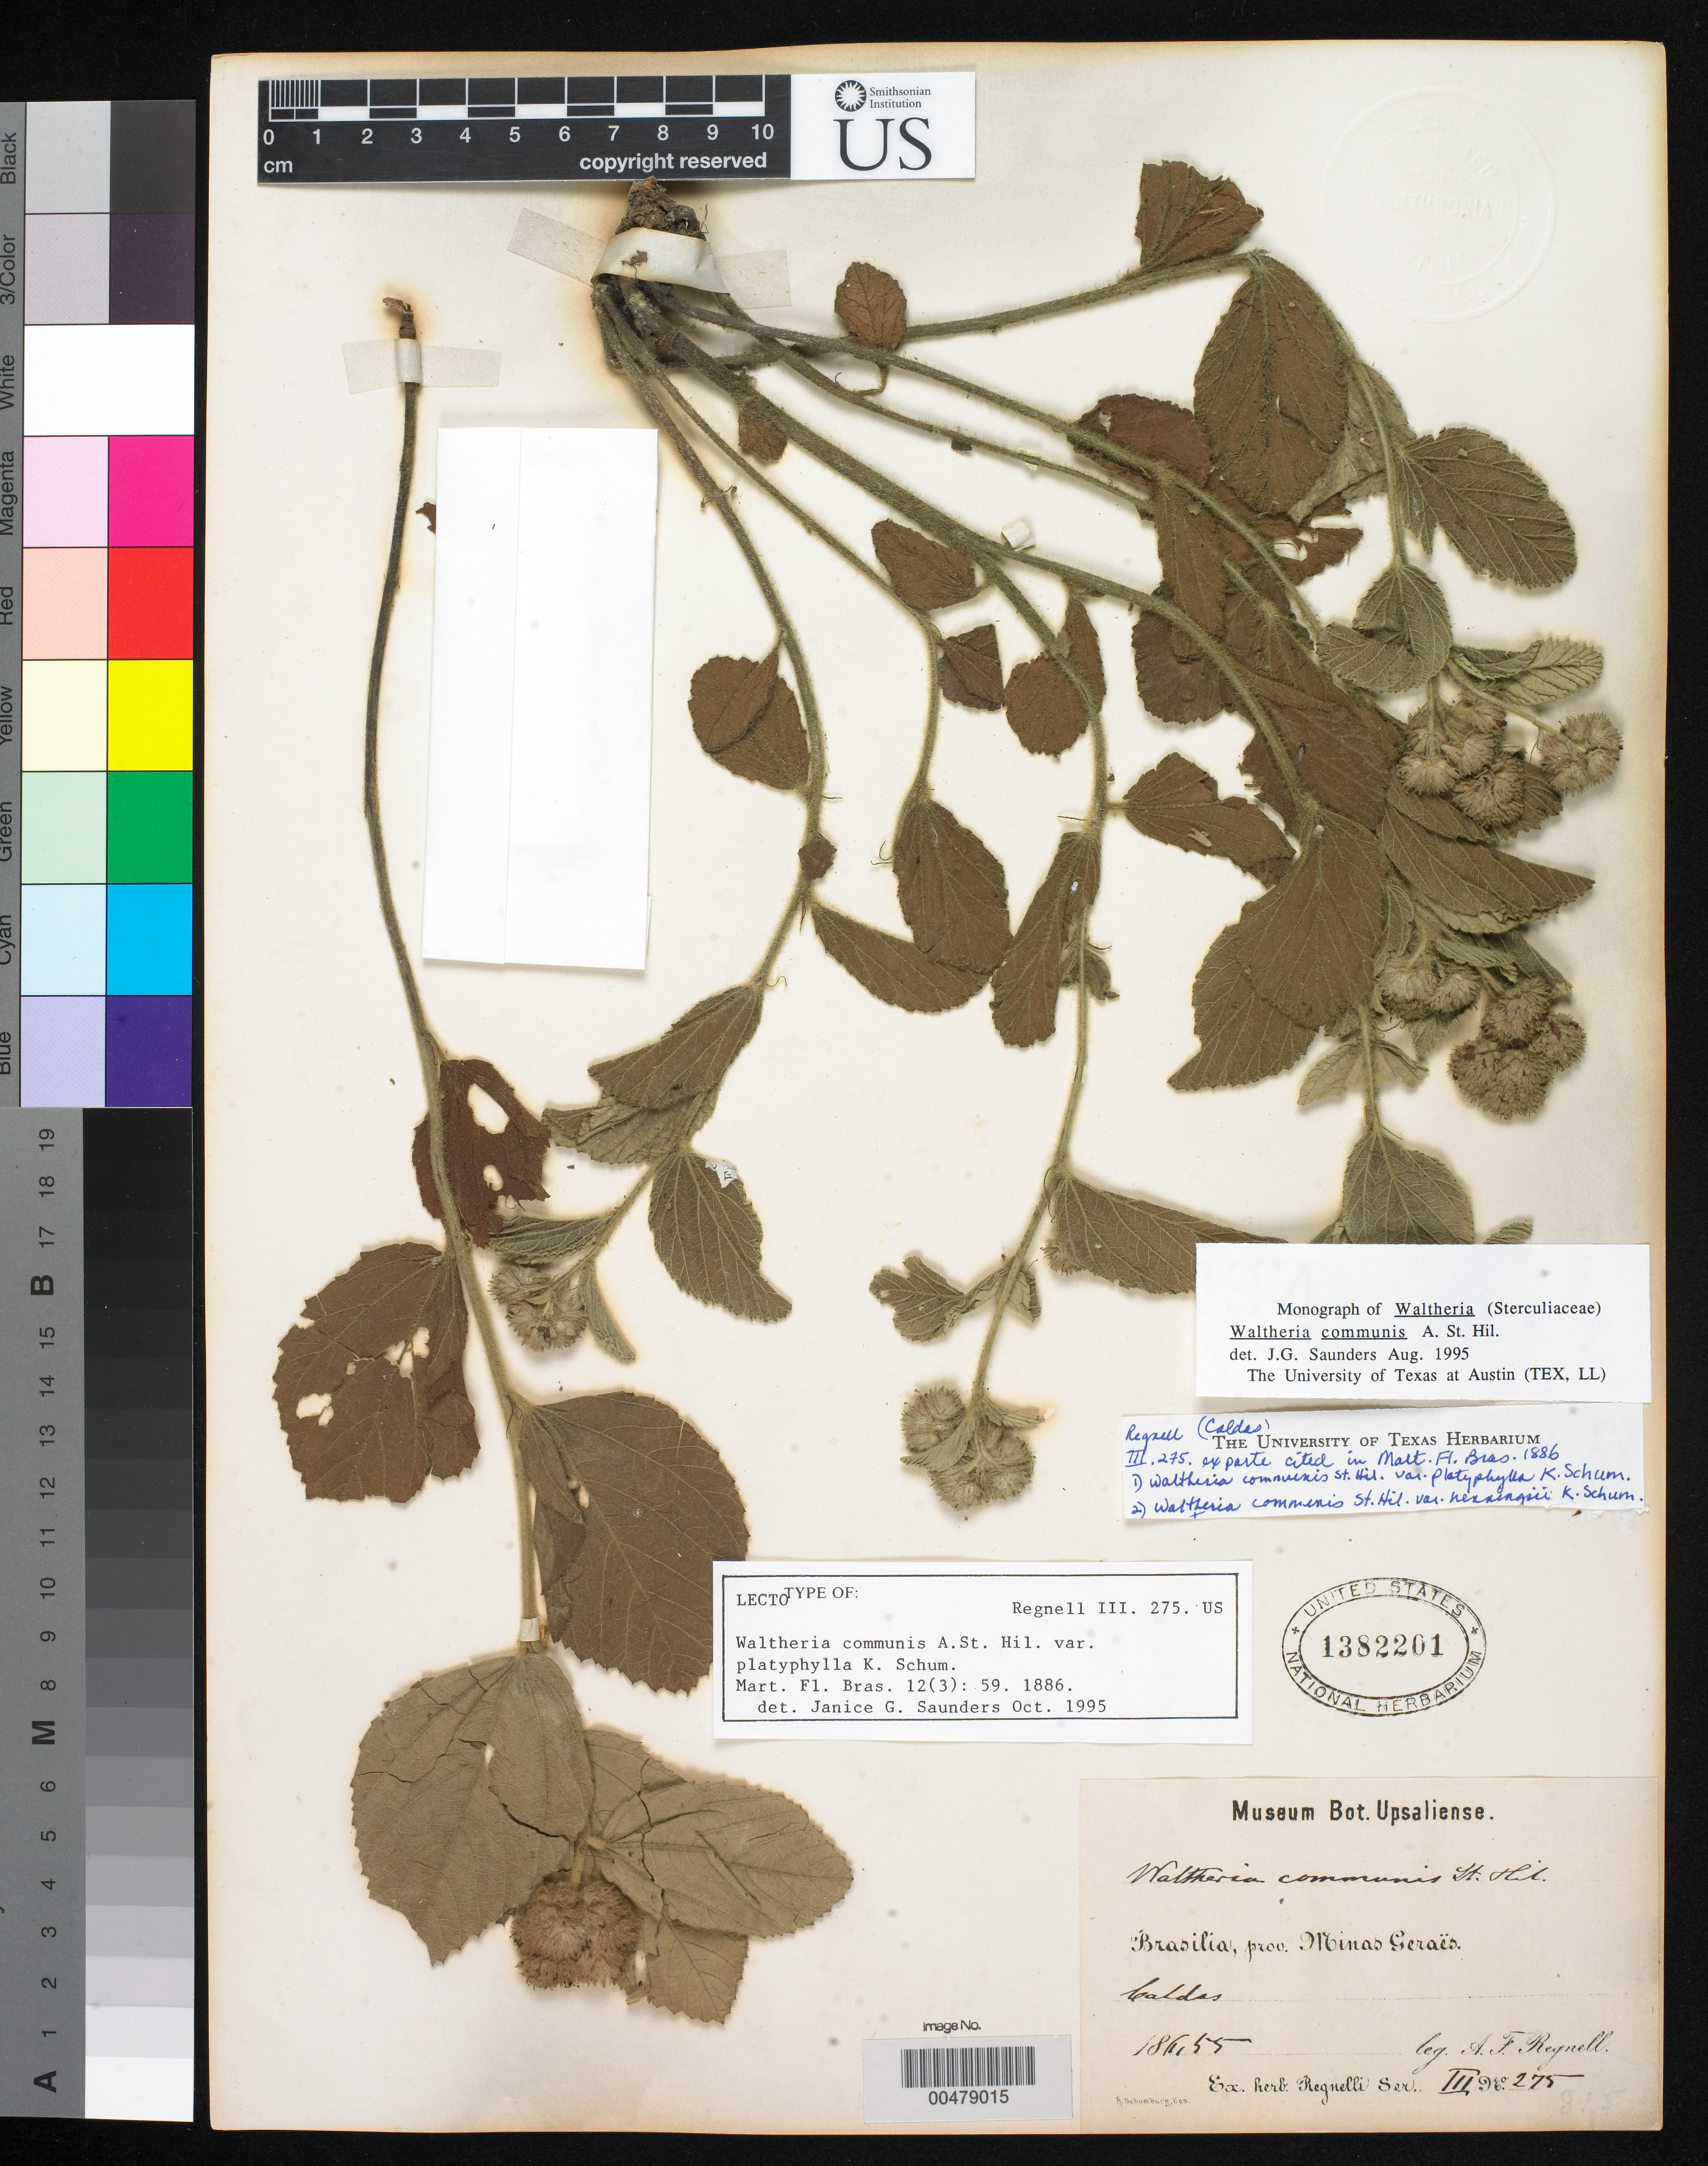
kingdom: Plantae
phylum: Tracheophyta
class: Magnoliopsida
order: Malvales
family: Malvaceae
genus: Waltheria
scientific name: Waltheria communis var. platyphylla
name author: K. Schum. in Mart.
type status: Isosyntype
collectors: A. F. Regnell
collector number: III 275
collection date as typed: Nov 1855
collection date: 1855-11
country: Brazil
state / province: Minas Gerais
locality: Caldas.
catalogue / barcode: US 1382201